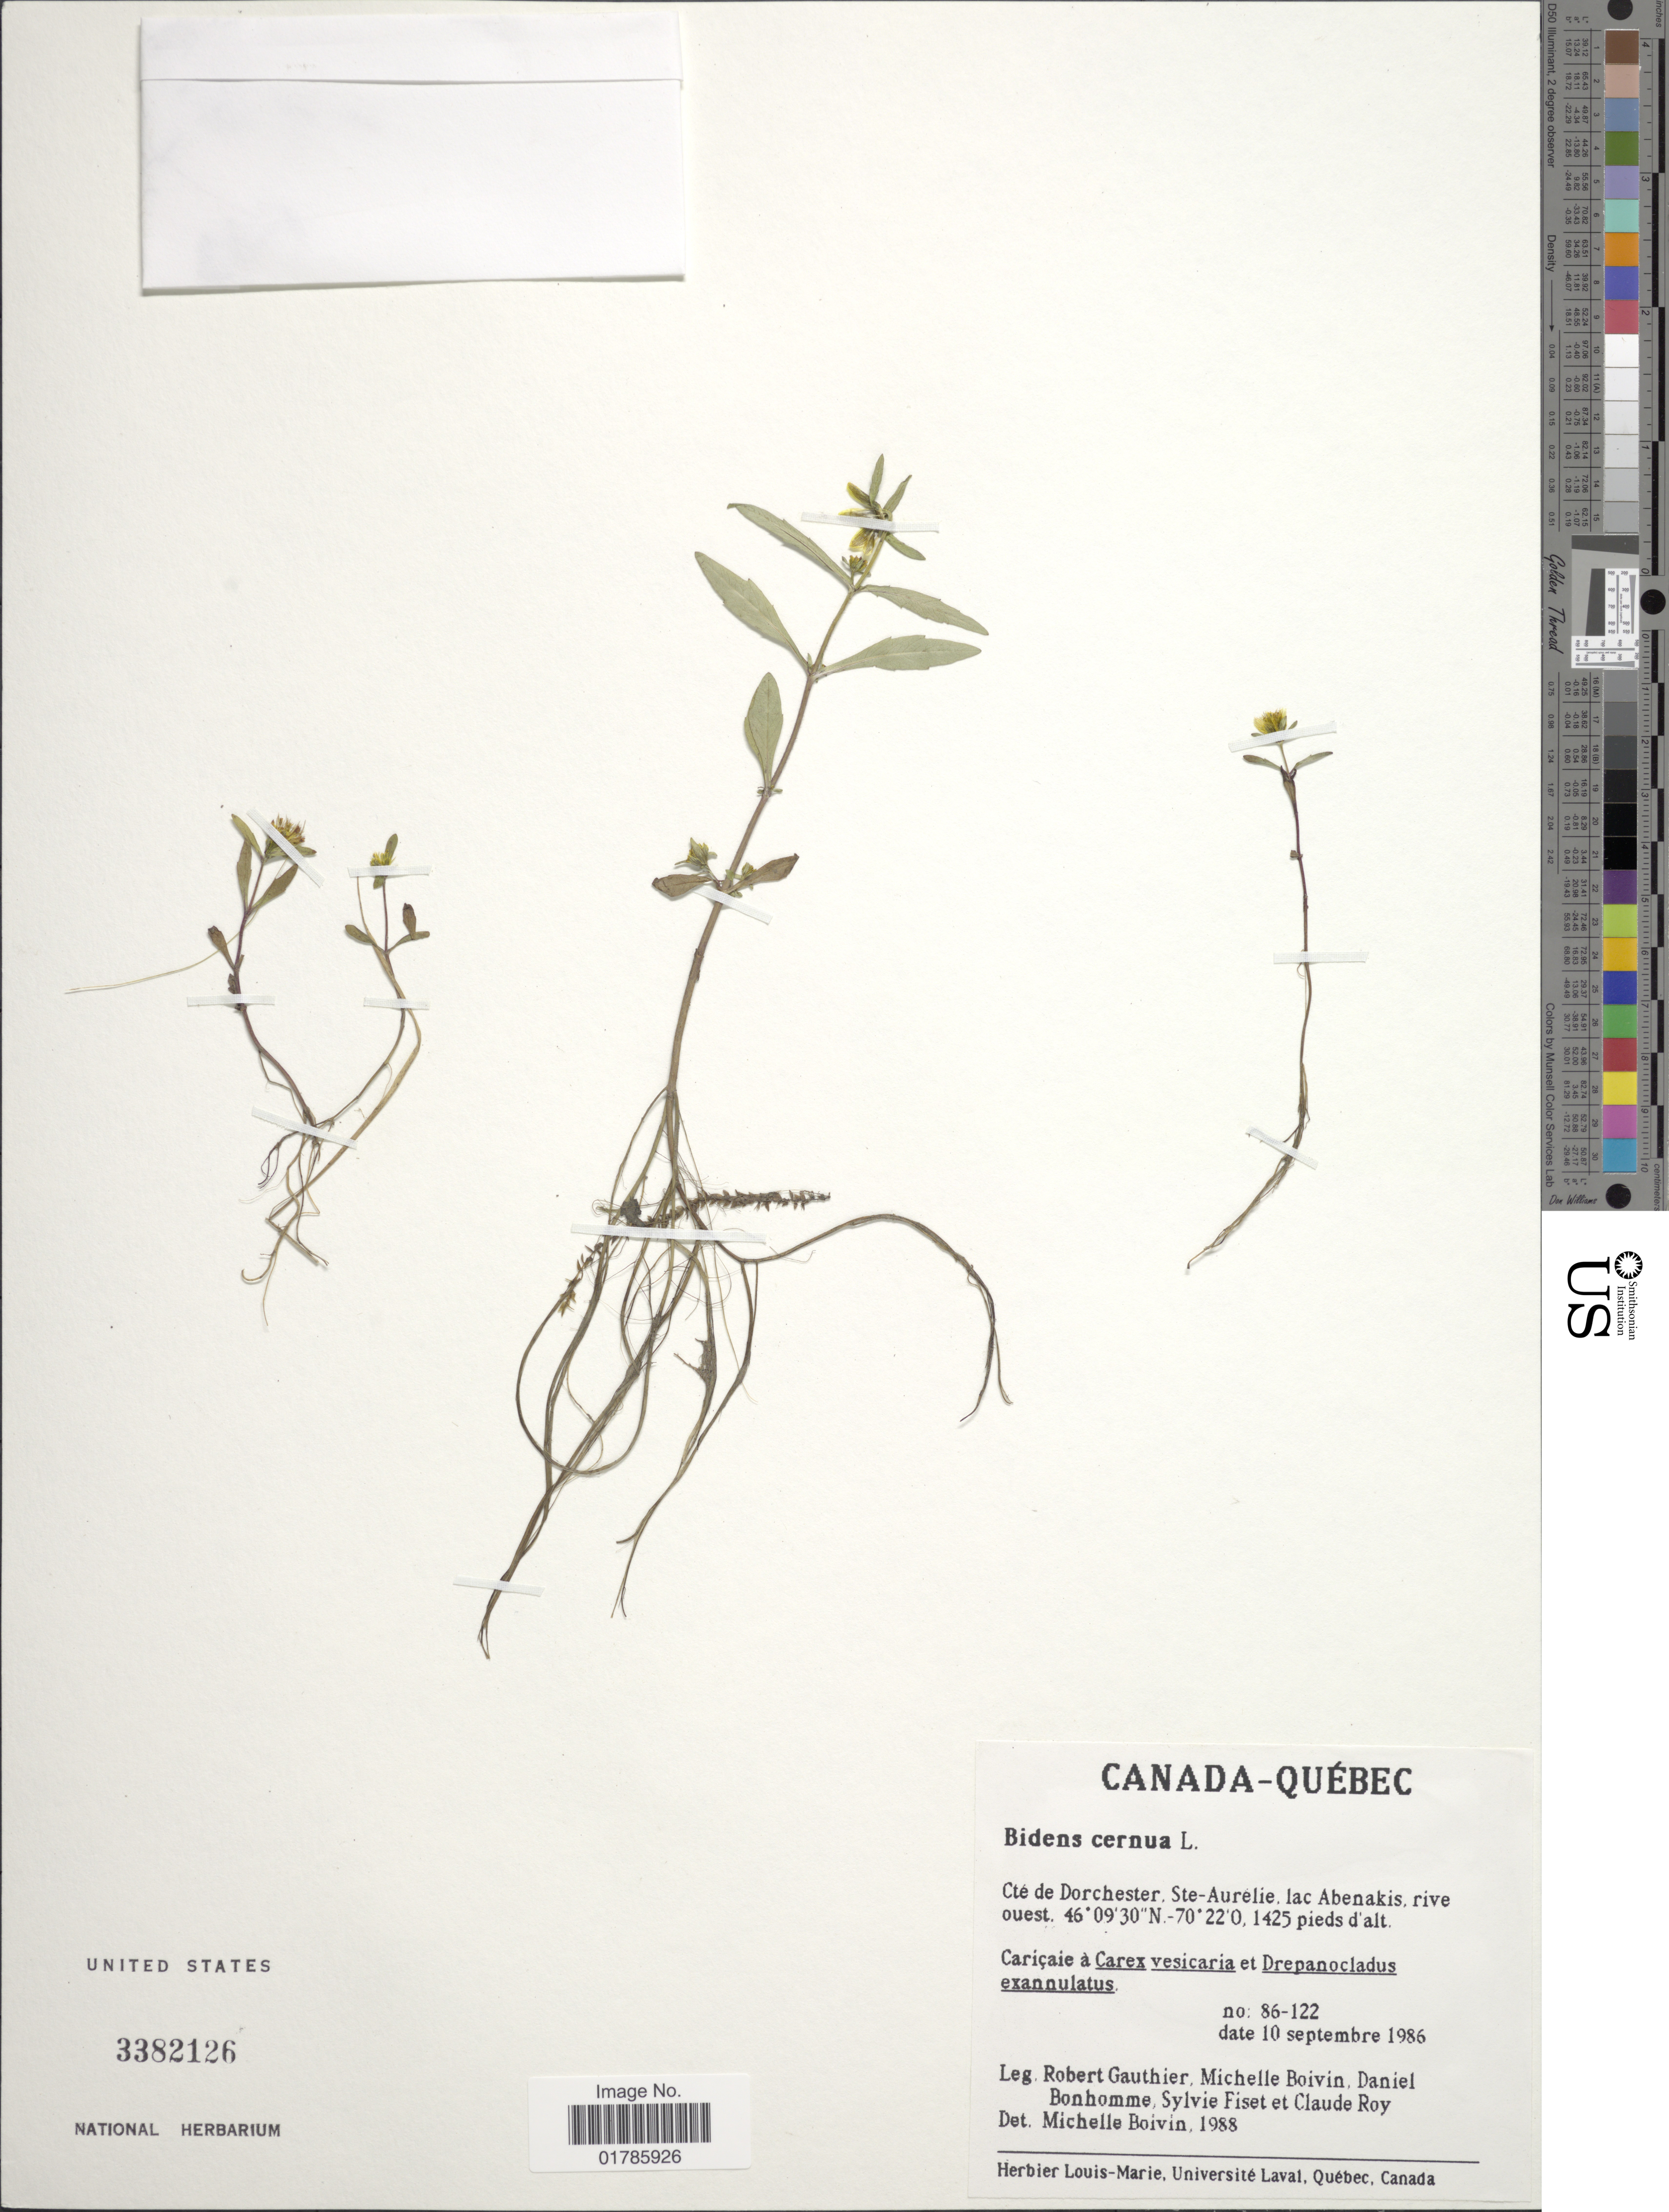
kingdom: Plantae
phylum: Tracheophyta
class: Magnoliopsida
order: Asterales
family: Asteraceae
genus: Bidens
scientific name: Bidens cernua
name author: L.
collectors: R. Gauthier, M. Boivin, D. Bonhomme, S. Fiset & C. Roy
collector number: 86-122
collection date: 1986-09-10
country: Canada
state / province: Quebec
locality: Cte de Dorchester, Ste-Aurelie. lac Abenakis, riveouest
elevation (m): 434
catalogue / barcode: US 3382126